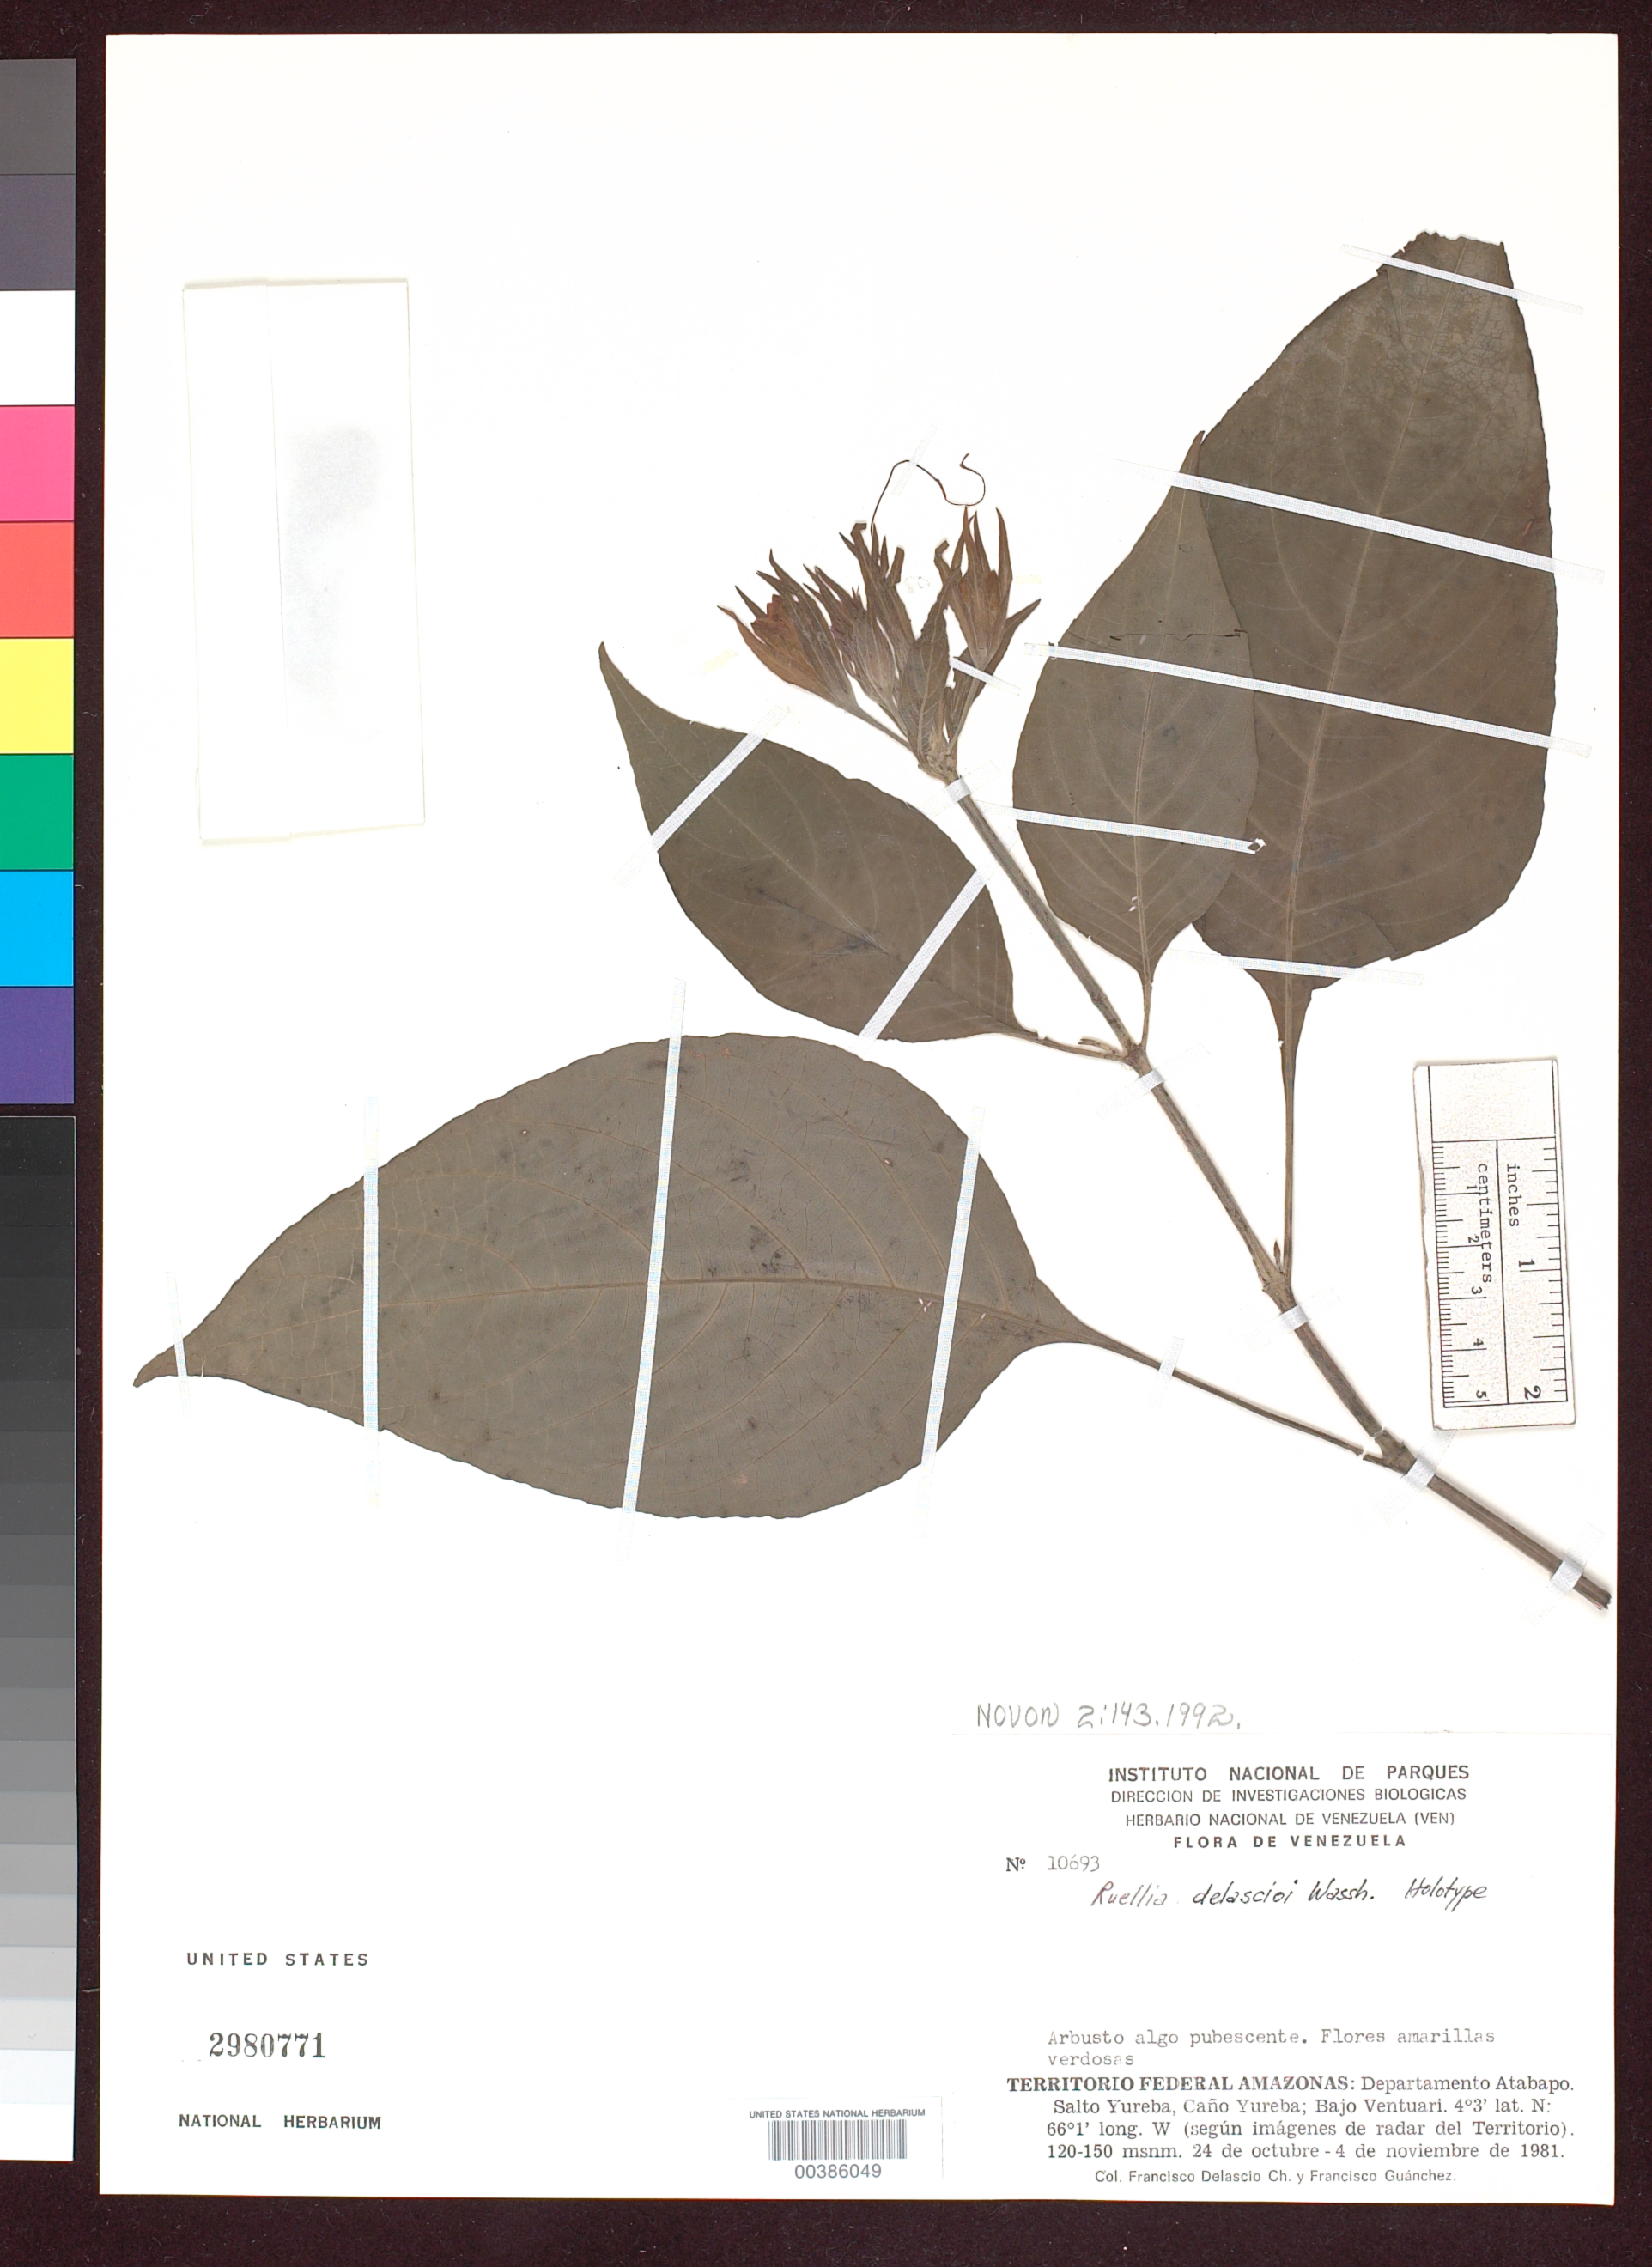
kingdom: Plantae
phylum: Tracheophyta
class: Magnoliopsida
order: Lamiales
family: Acanthaceae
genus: Ruellia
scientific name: Ruellia delascioi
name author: Wassh.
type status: Holotype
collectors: F. Delascio C. & F. Guánchez M.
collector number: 10693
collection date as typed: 24 Oct 1981 to 04 Nov 1981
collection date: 1981-10-24/1981-11-04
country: Venezuela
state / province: Amazonas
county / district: Atabapo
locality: Salto Yureba, Canoyureba, Bajo Ventauri.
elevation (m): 120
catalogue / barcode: US 2980771